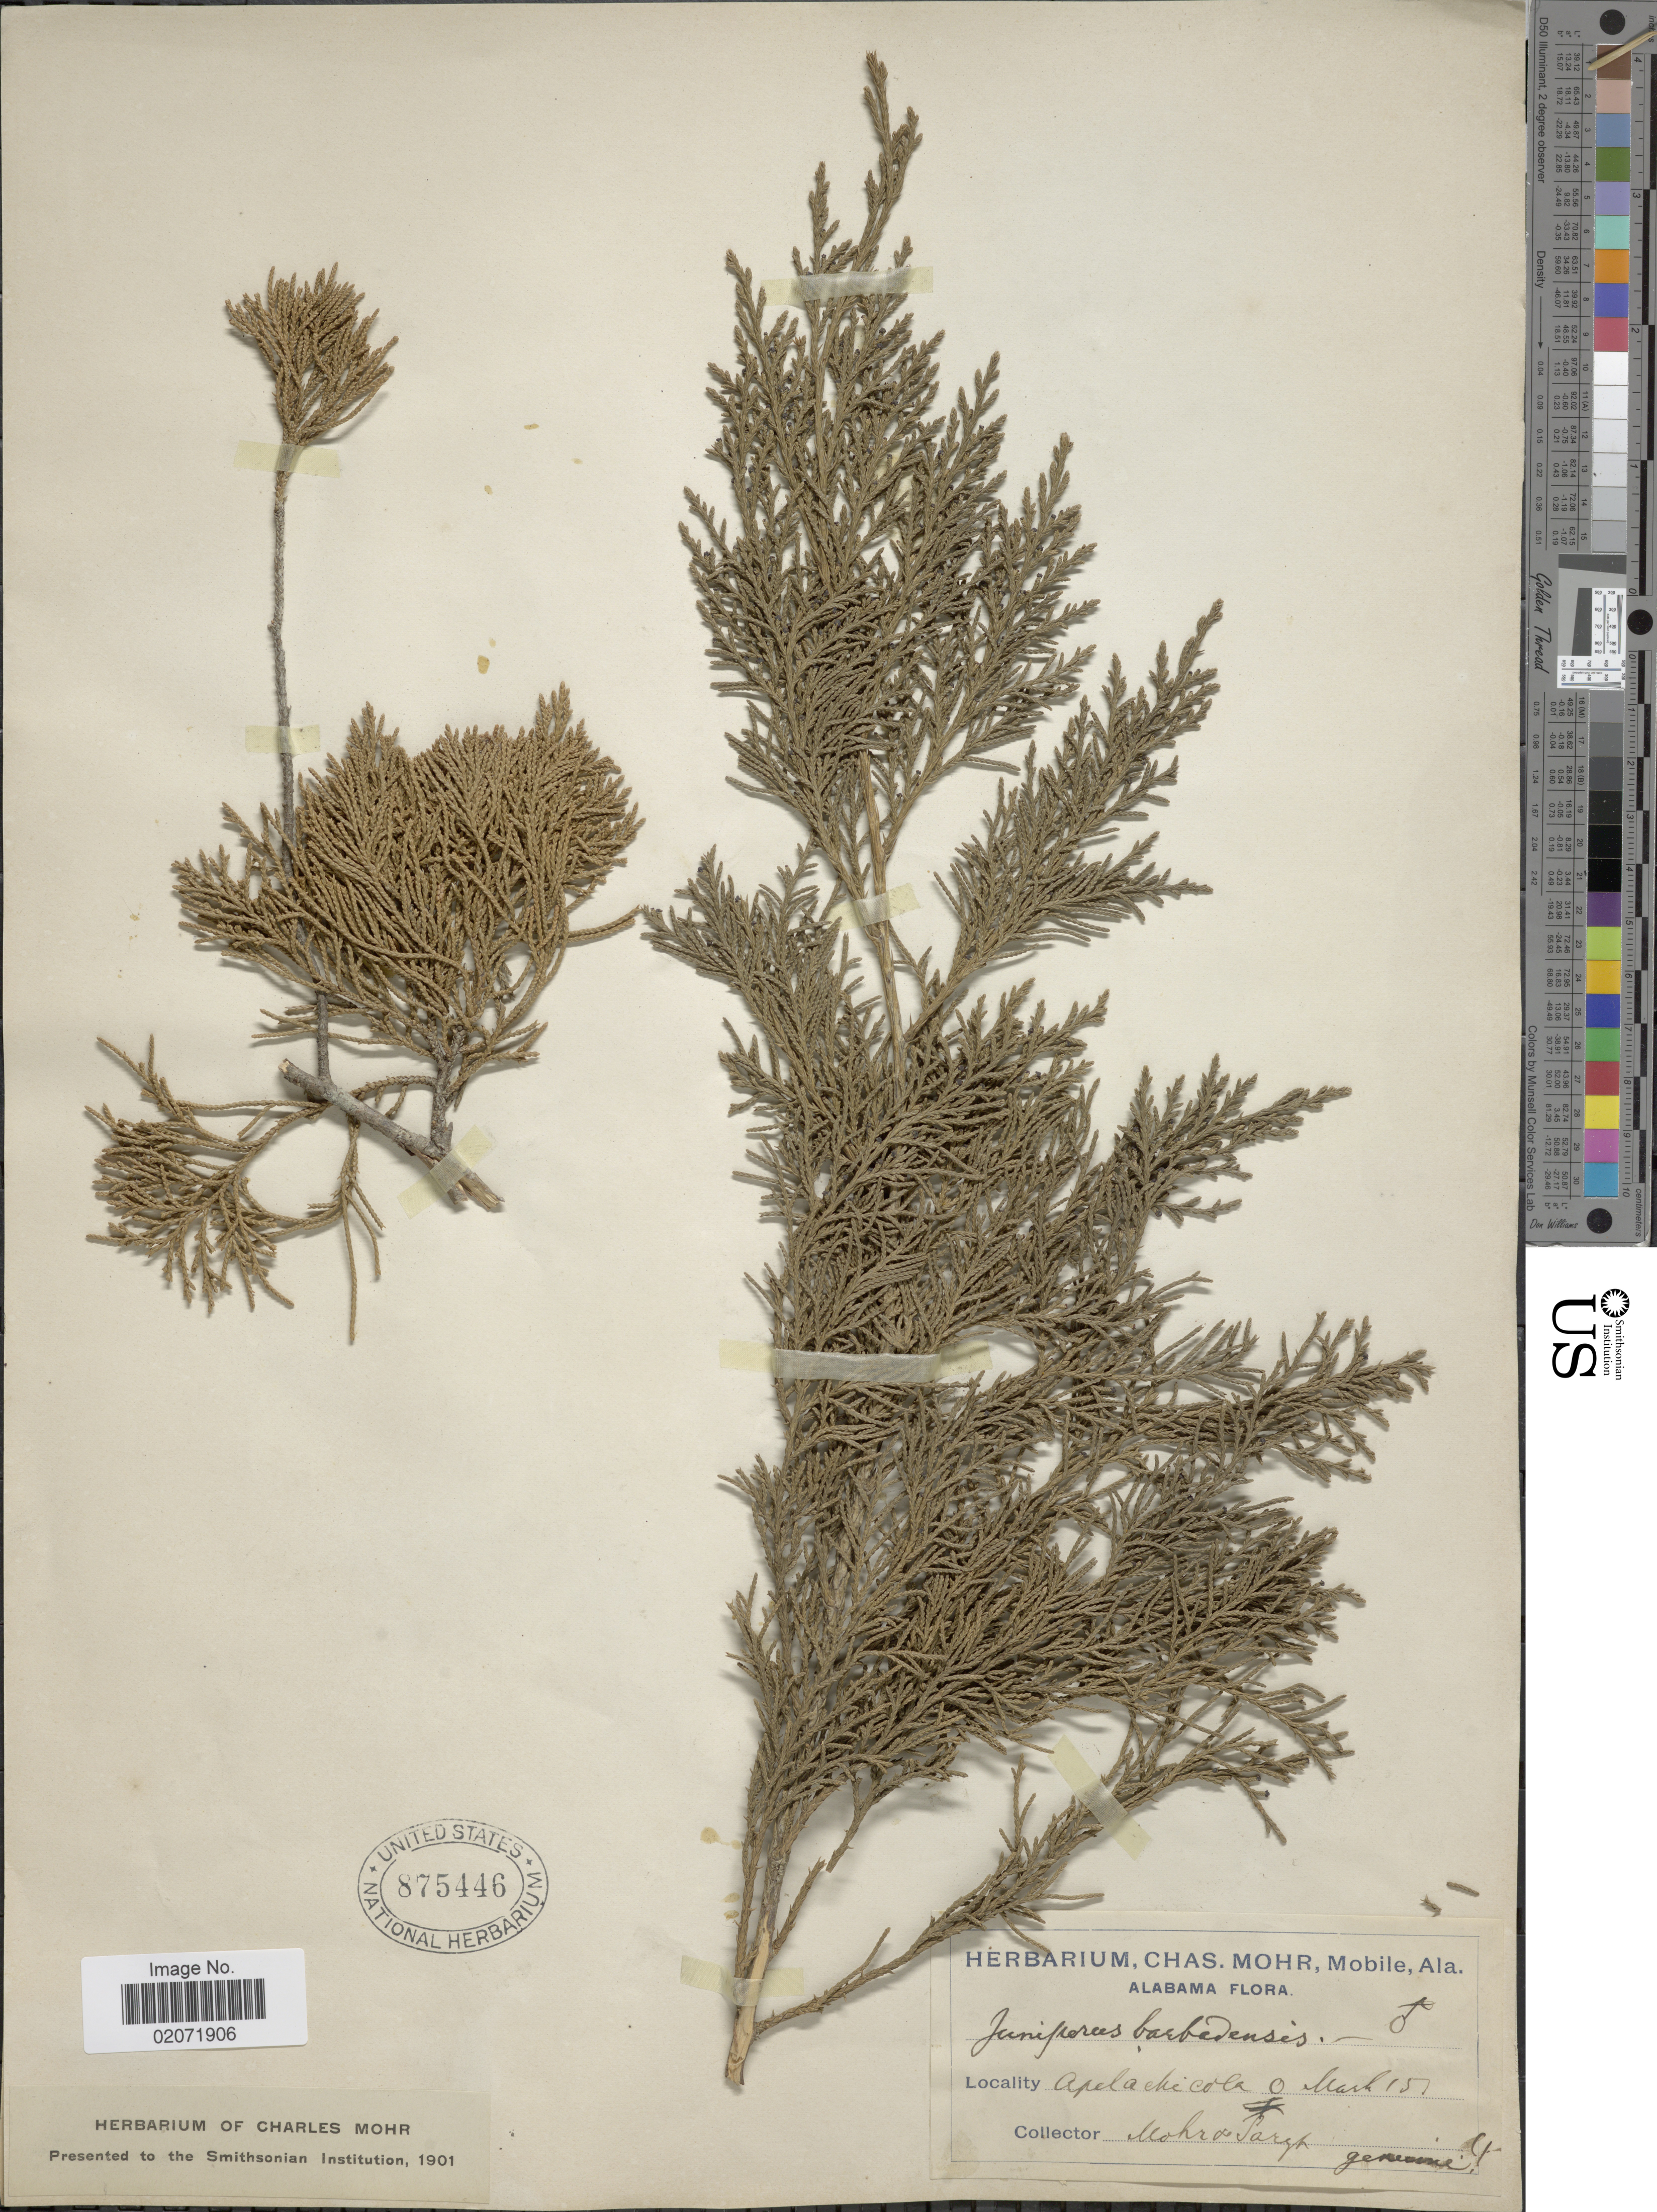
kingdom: Plantae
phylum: Tracheophyta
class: Pinopsida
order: Pinales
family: Cupressaceae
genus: Juniperus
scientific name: Juniperus silicicola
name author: (Small) L.H. Bailey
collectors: C. T. Mohr & -- Sargent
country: United States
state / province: Florida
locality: Apalachicola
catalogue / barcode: US 875446